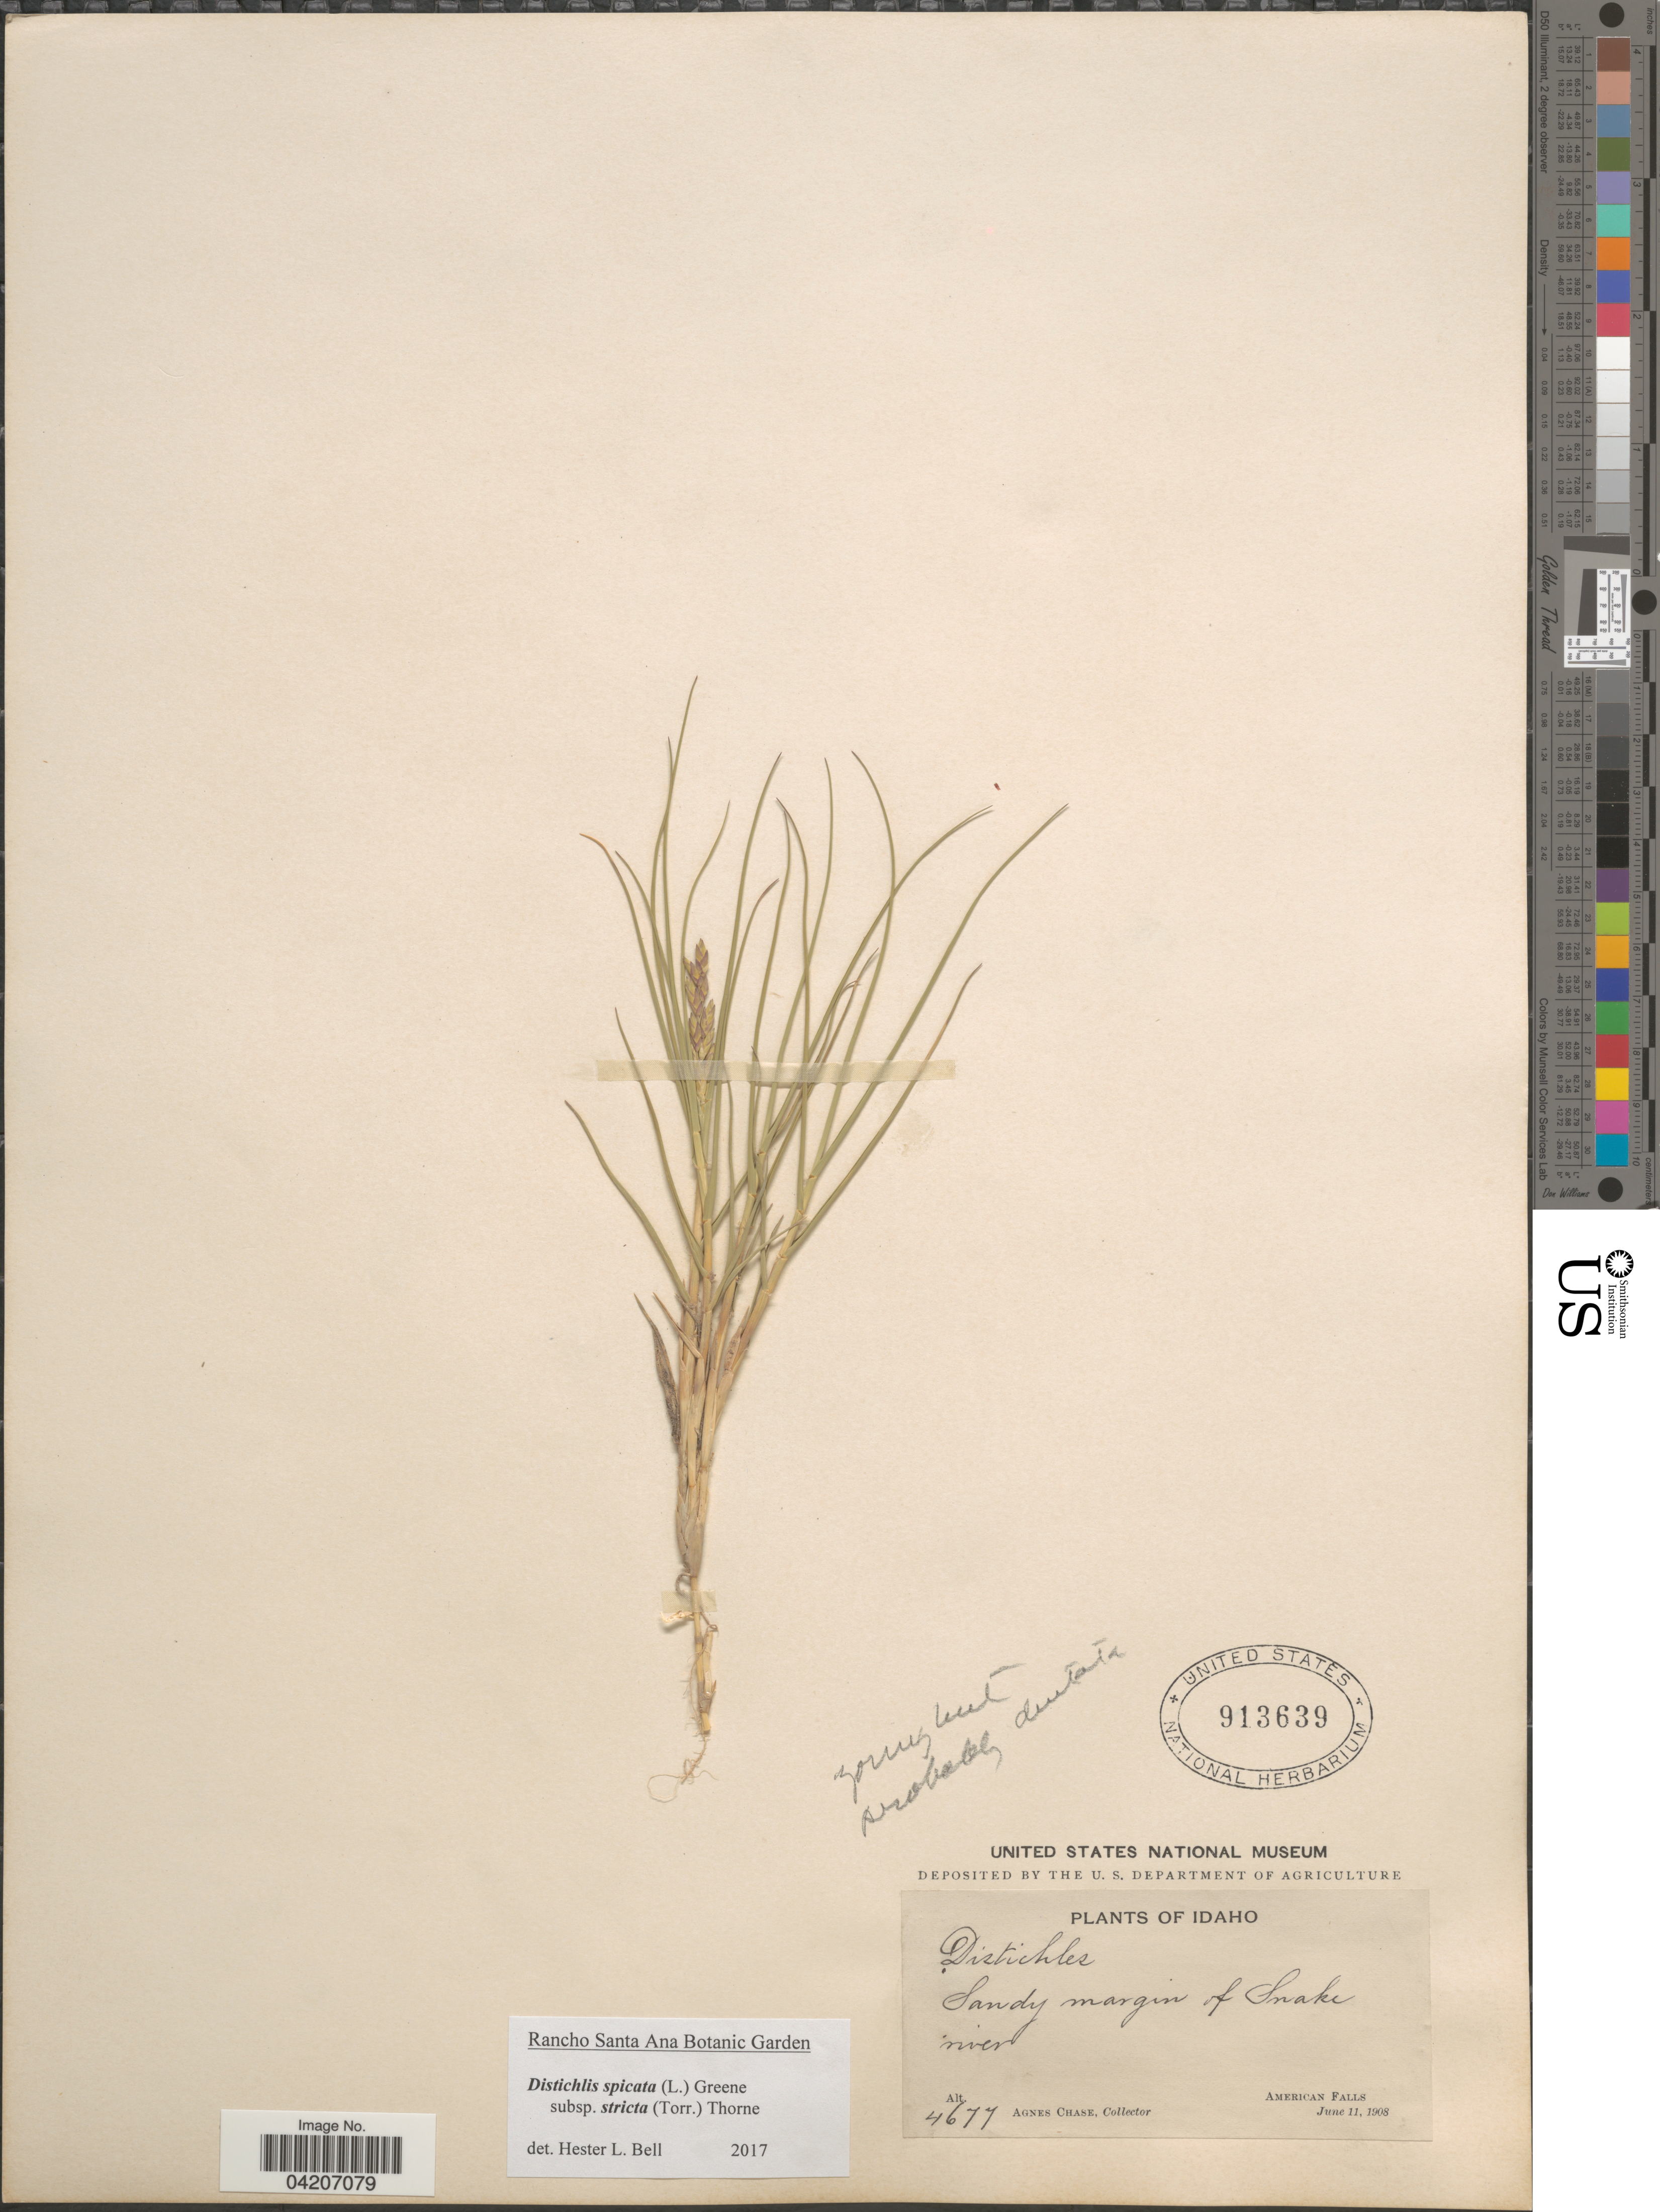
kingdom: Plantae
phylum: Tracheophyta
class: Liliopsida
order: Poales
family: Poaceae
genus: Distichlis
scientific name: Distichlis spicata subsp. stricta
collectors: A. Chase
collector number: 4677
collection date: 1908-06-11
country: United States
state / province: Idaho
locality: Sandy margin of Snake river. American Falls.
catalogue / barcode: US 913639